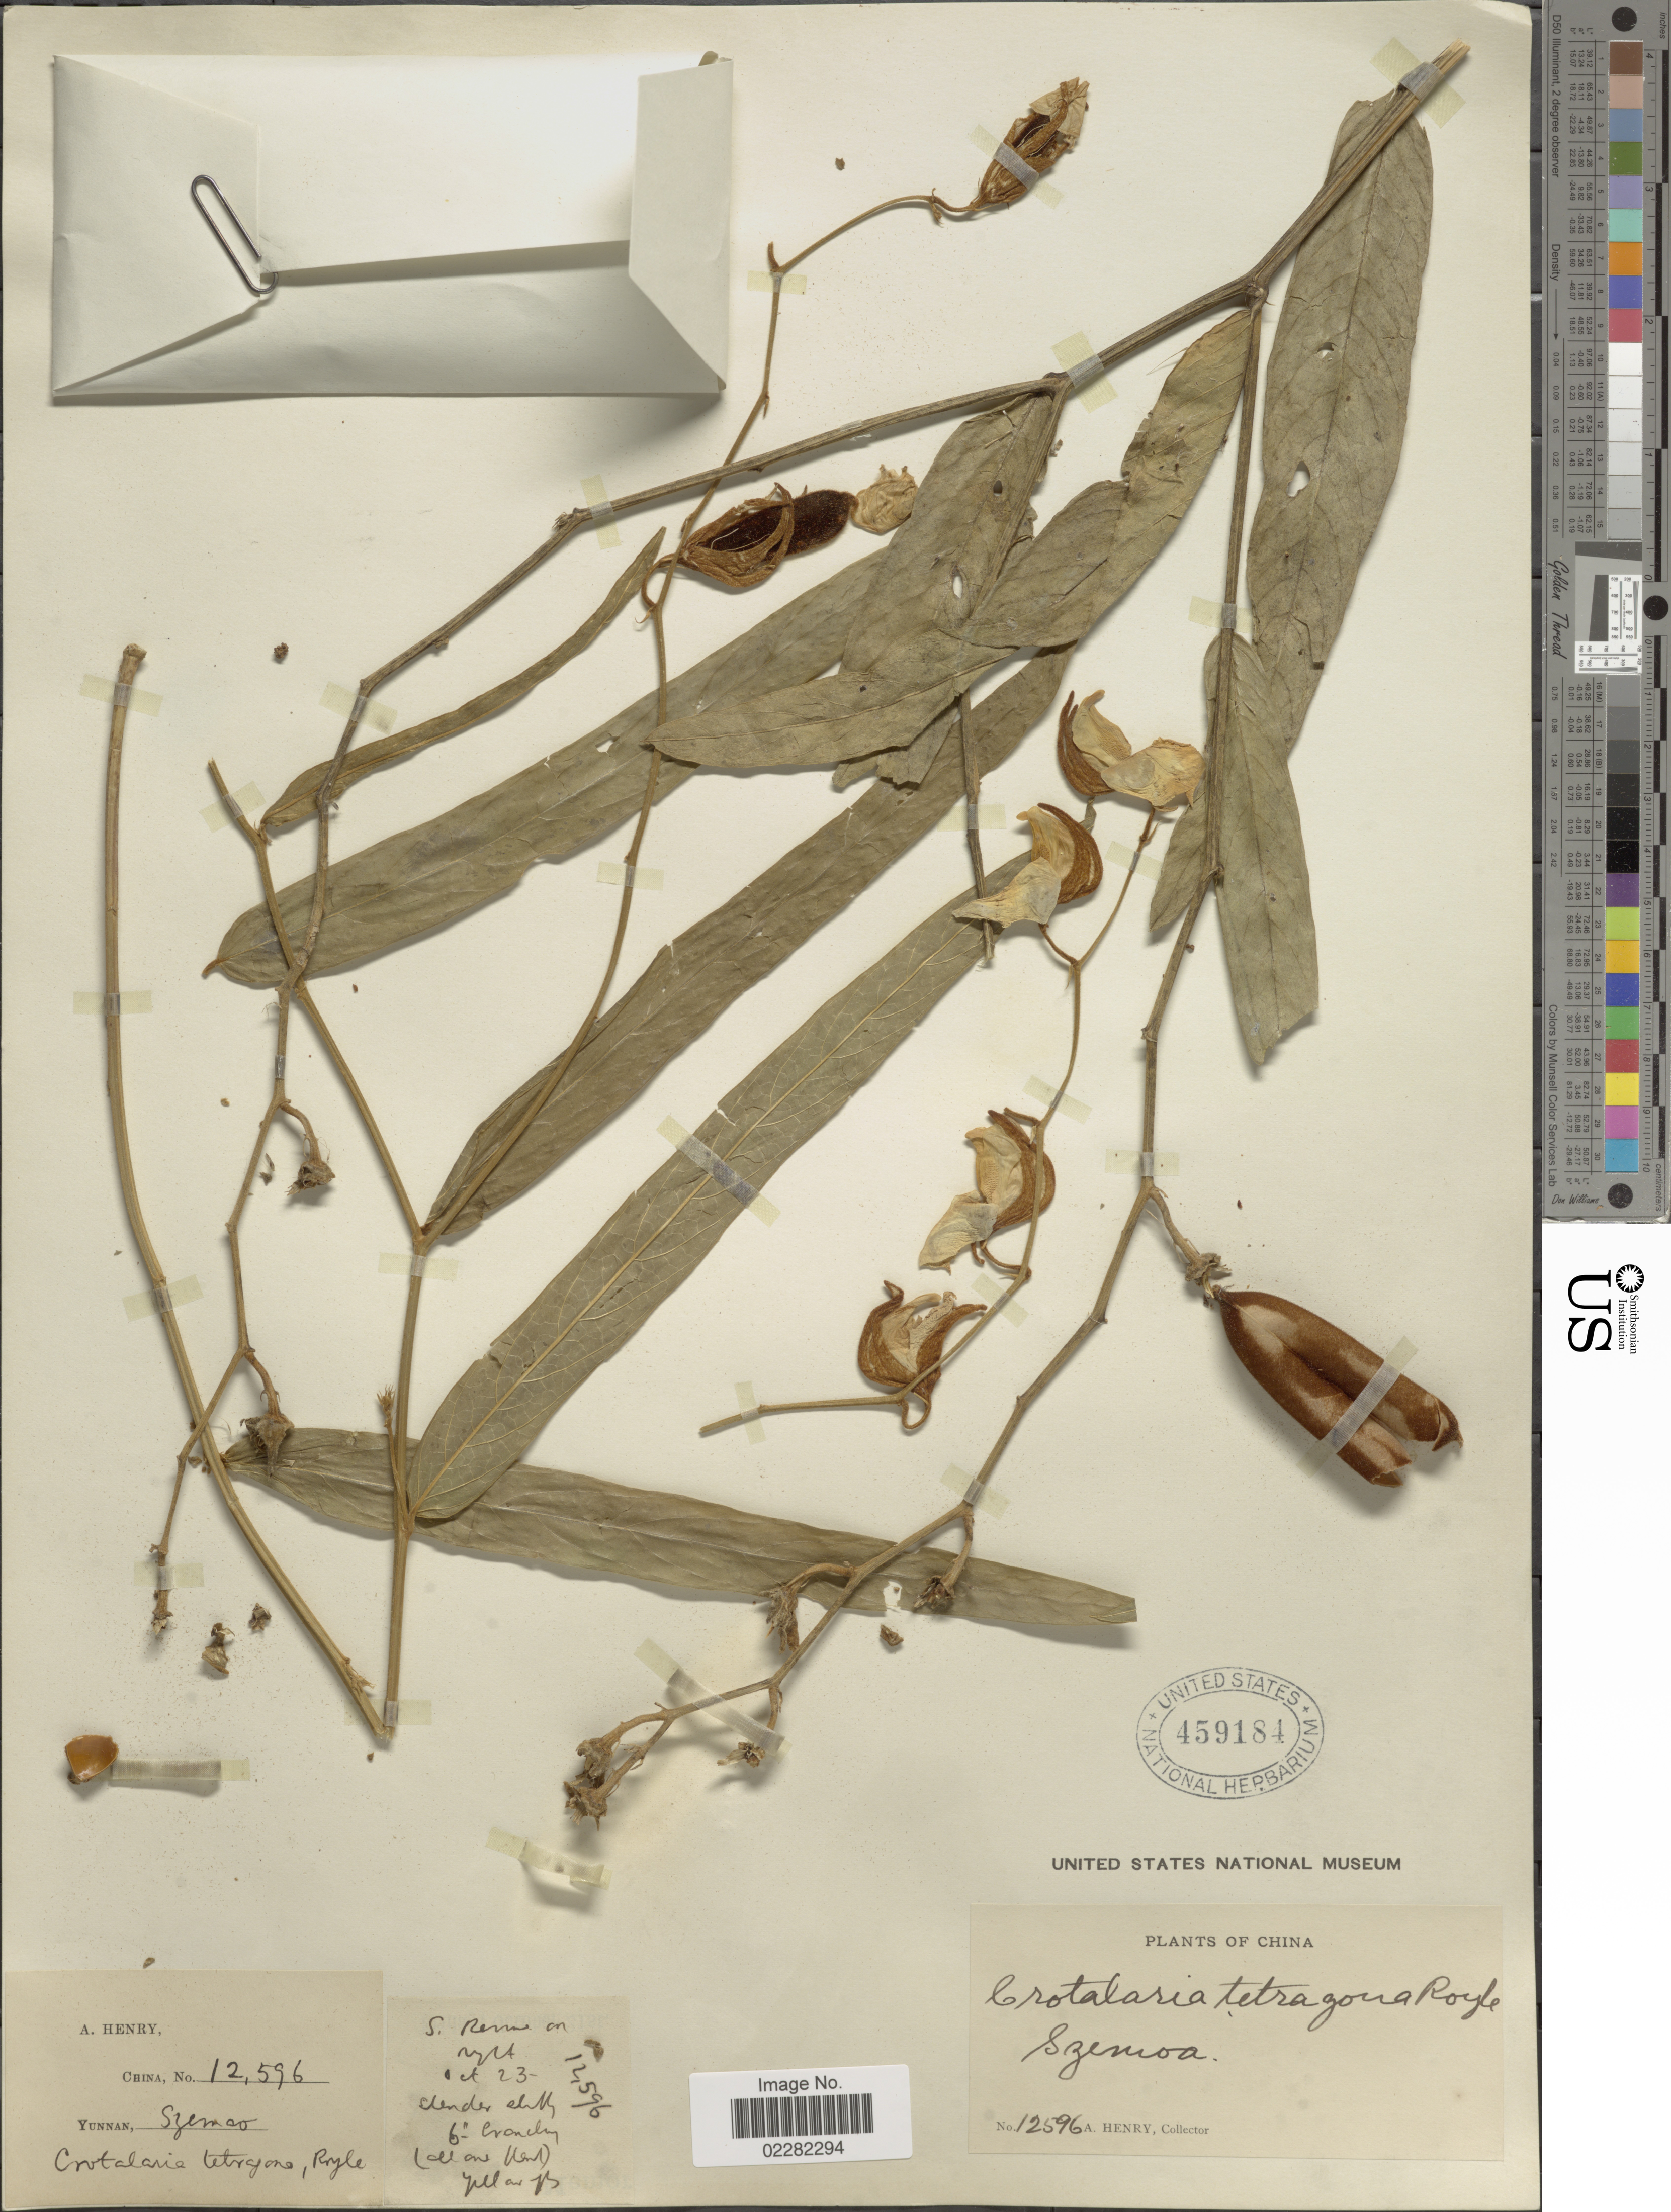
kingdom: Plantae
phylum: Tracheophyta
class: Magnoliopsida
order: Fabales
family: Fabaceae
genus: Crotalaria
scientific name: Crotalaria tetragona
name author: Roxb. ex Andrews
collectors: A. Henry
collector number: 12596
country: China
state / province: Yunnan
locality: Szemao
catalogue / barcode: US 459184